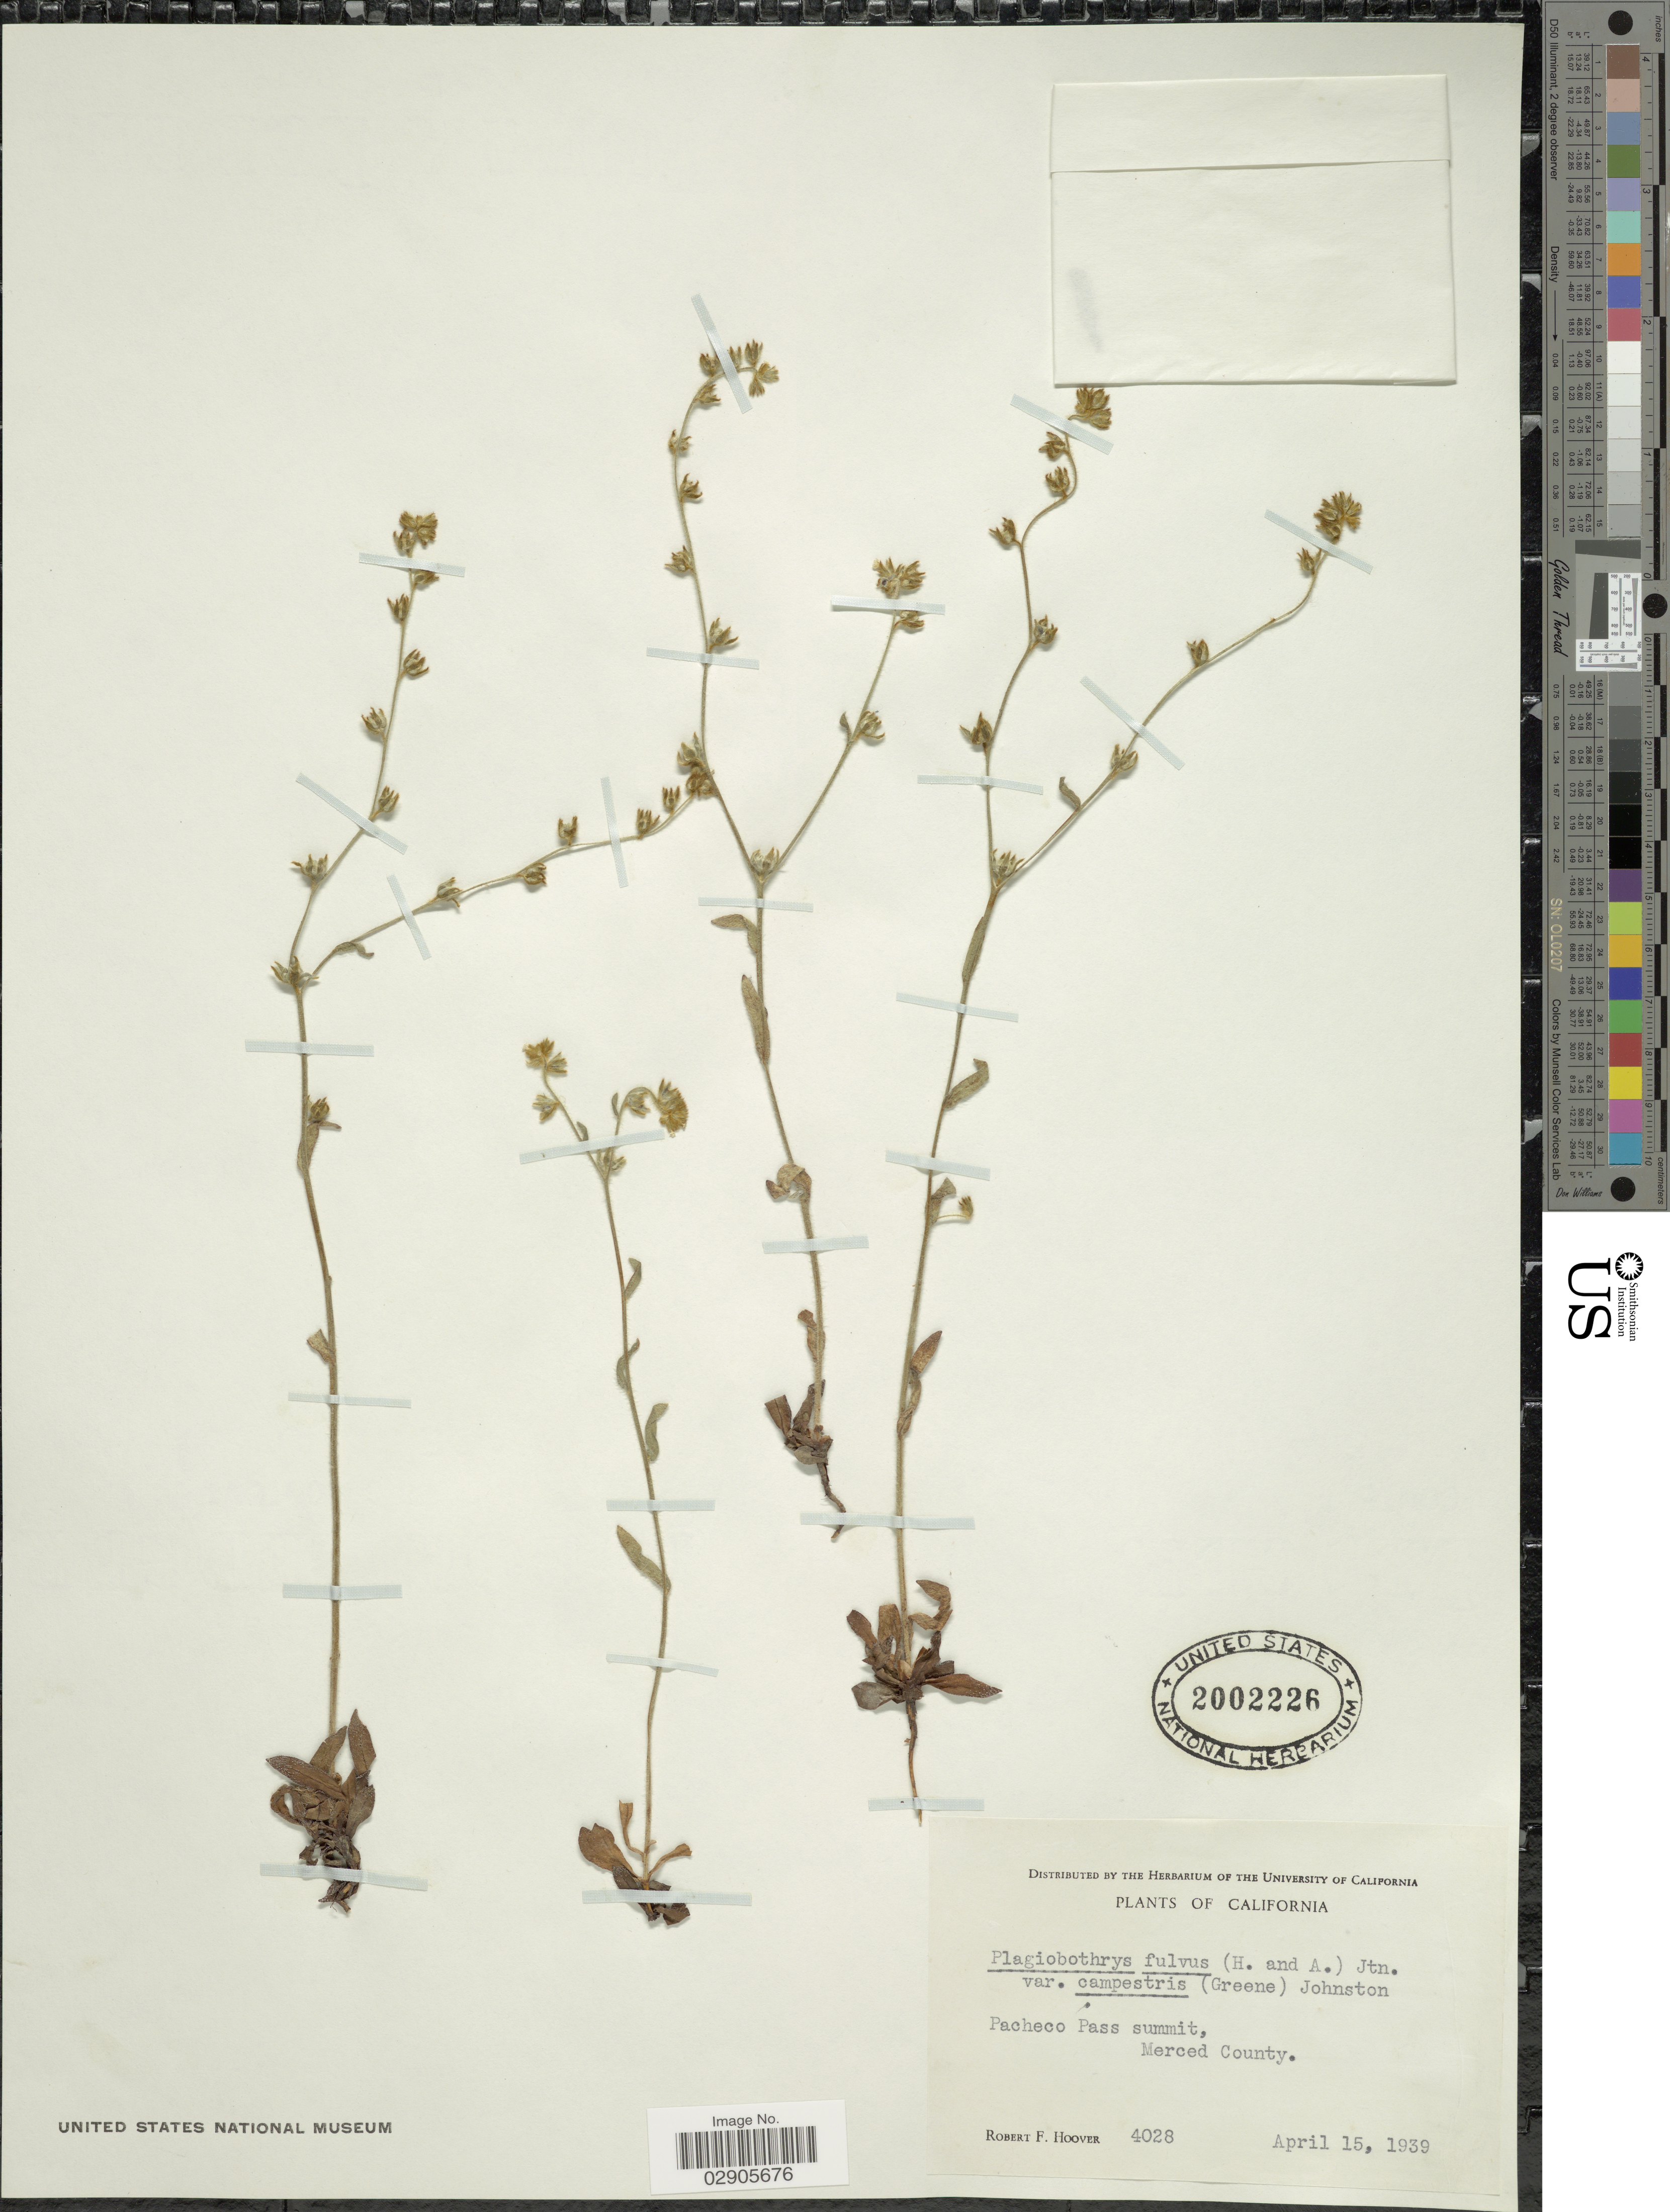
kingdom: Plantae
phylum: Tracheophyta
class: Magnoliopsida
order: Boraginales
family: Boraginaceae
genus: Plagiobothrys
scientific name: Plagiobothrys fulvus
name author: (Hook. & Arn.) I.M. Johnst.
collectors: R. F. Hoover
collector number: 4028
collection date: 1939-04-15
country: United States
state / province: California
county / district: Merced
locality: Pacheco Pass summit, Merced County.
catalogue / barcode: US 2002226